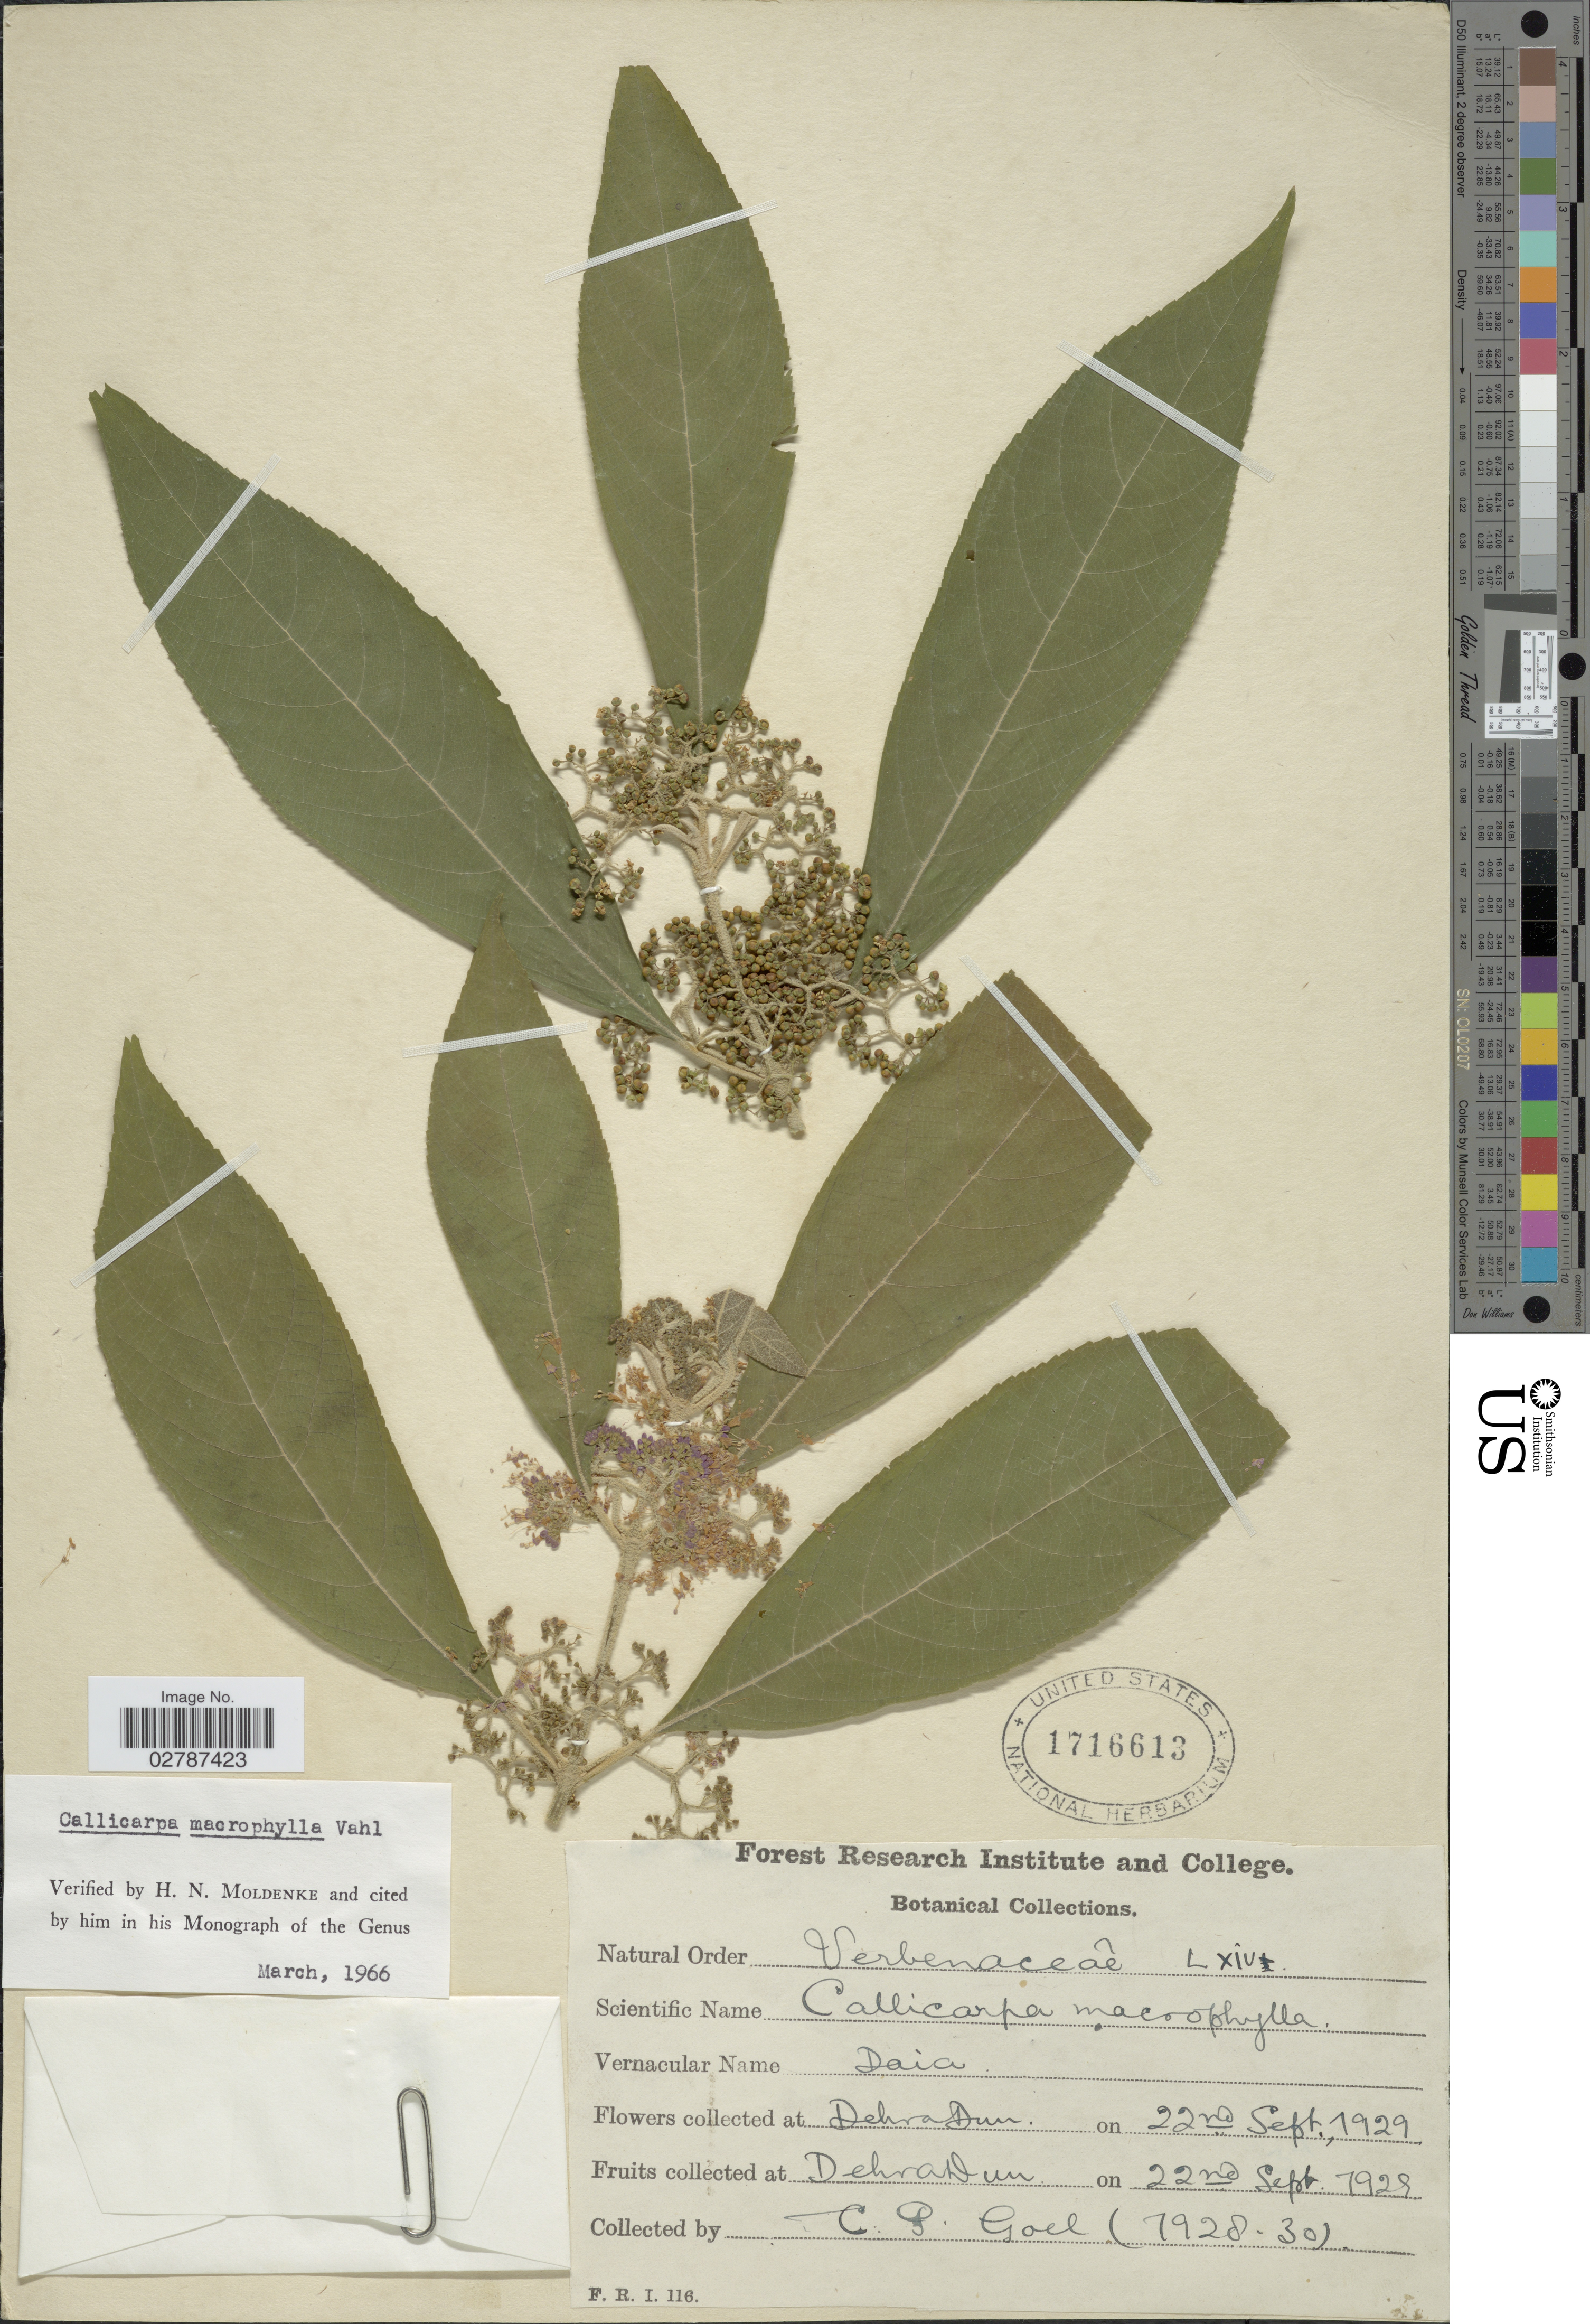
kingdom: Plantae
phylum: Tracheophyta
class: Magnoliopsida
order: Lamiales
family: Lamiaceae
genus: Callicarpa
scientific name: Callicarpa macrophylla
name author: Vahl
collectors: C. Goel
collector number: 7928-30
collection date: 1929-09-22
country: India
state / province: Uttarakhand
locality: Dehra Dun.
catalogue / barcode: US 1716613